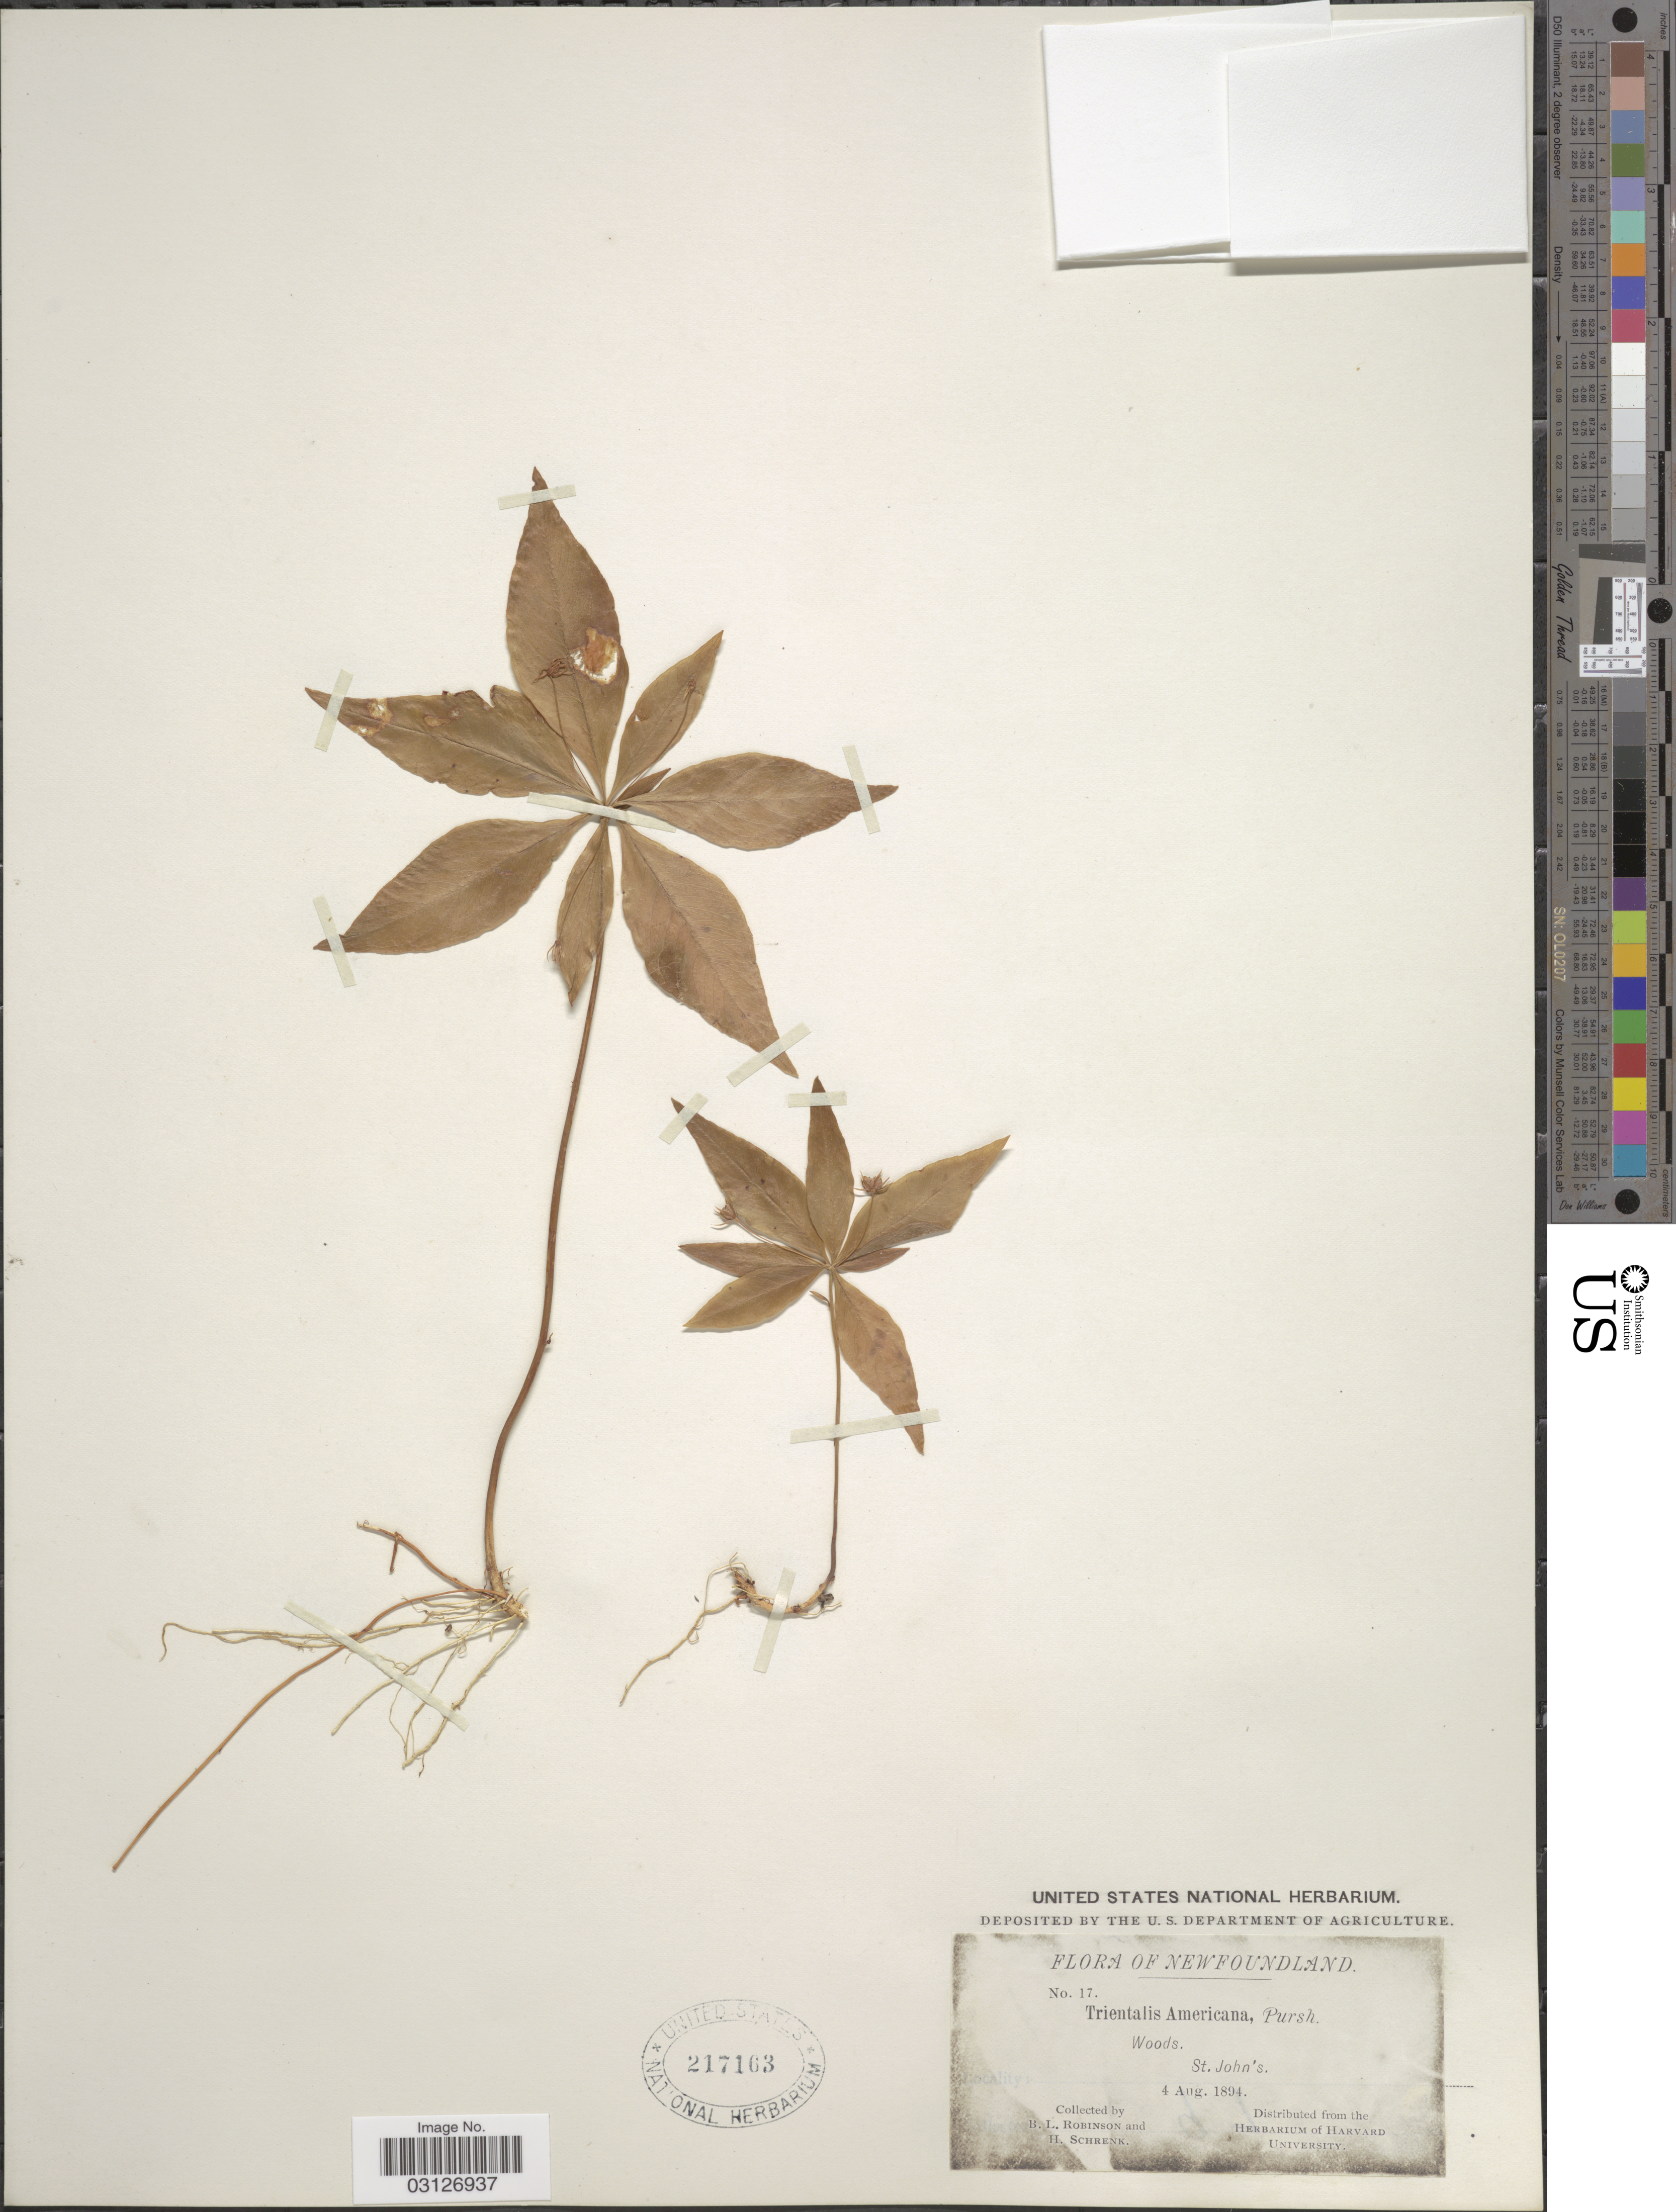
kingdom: Plantae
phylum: Tracheophyta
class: Magnoliopsida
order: Ericales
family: Primulaceae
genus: Trientalis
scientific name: Trientalis americana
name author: Pursh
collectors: B. L. Robinson & H. Schrenk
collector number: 17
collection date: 1894-08-04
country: Canada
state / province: Newfoundland and Labrador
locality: St. John's.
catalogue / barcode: US 217163